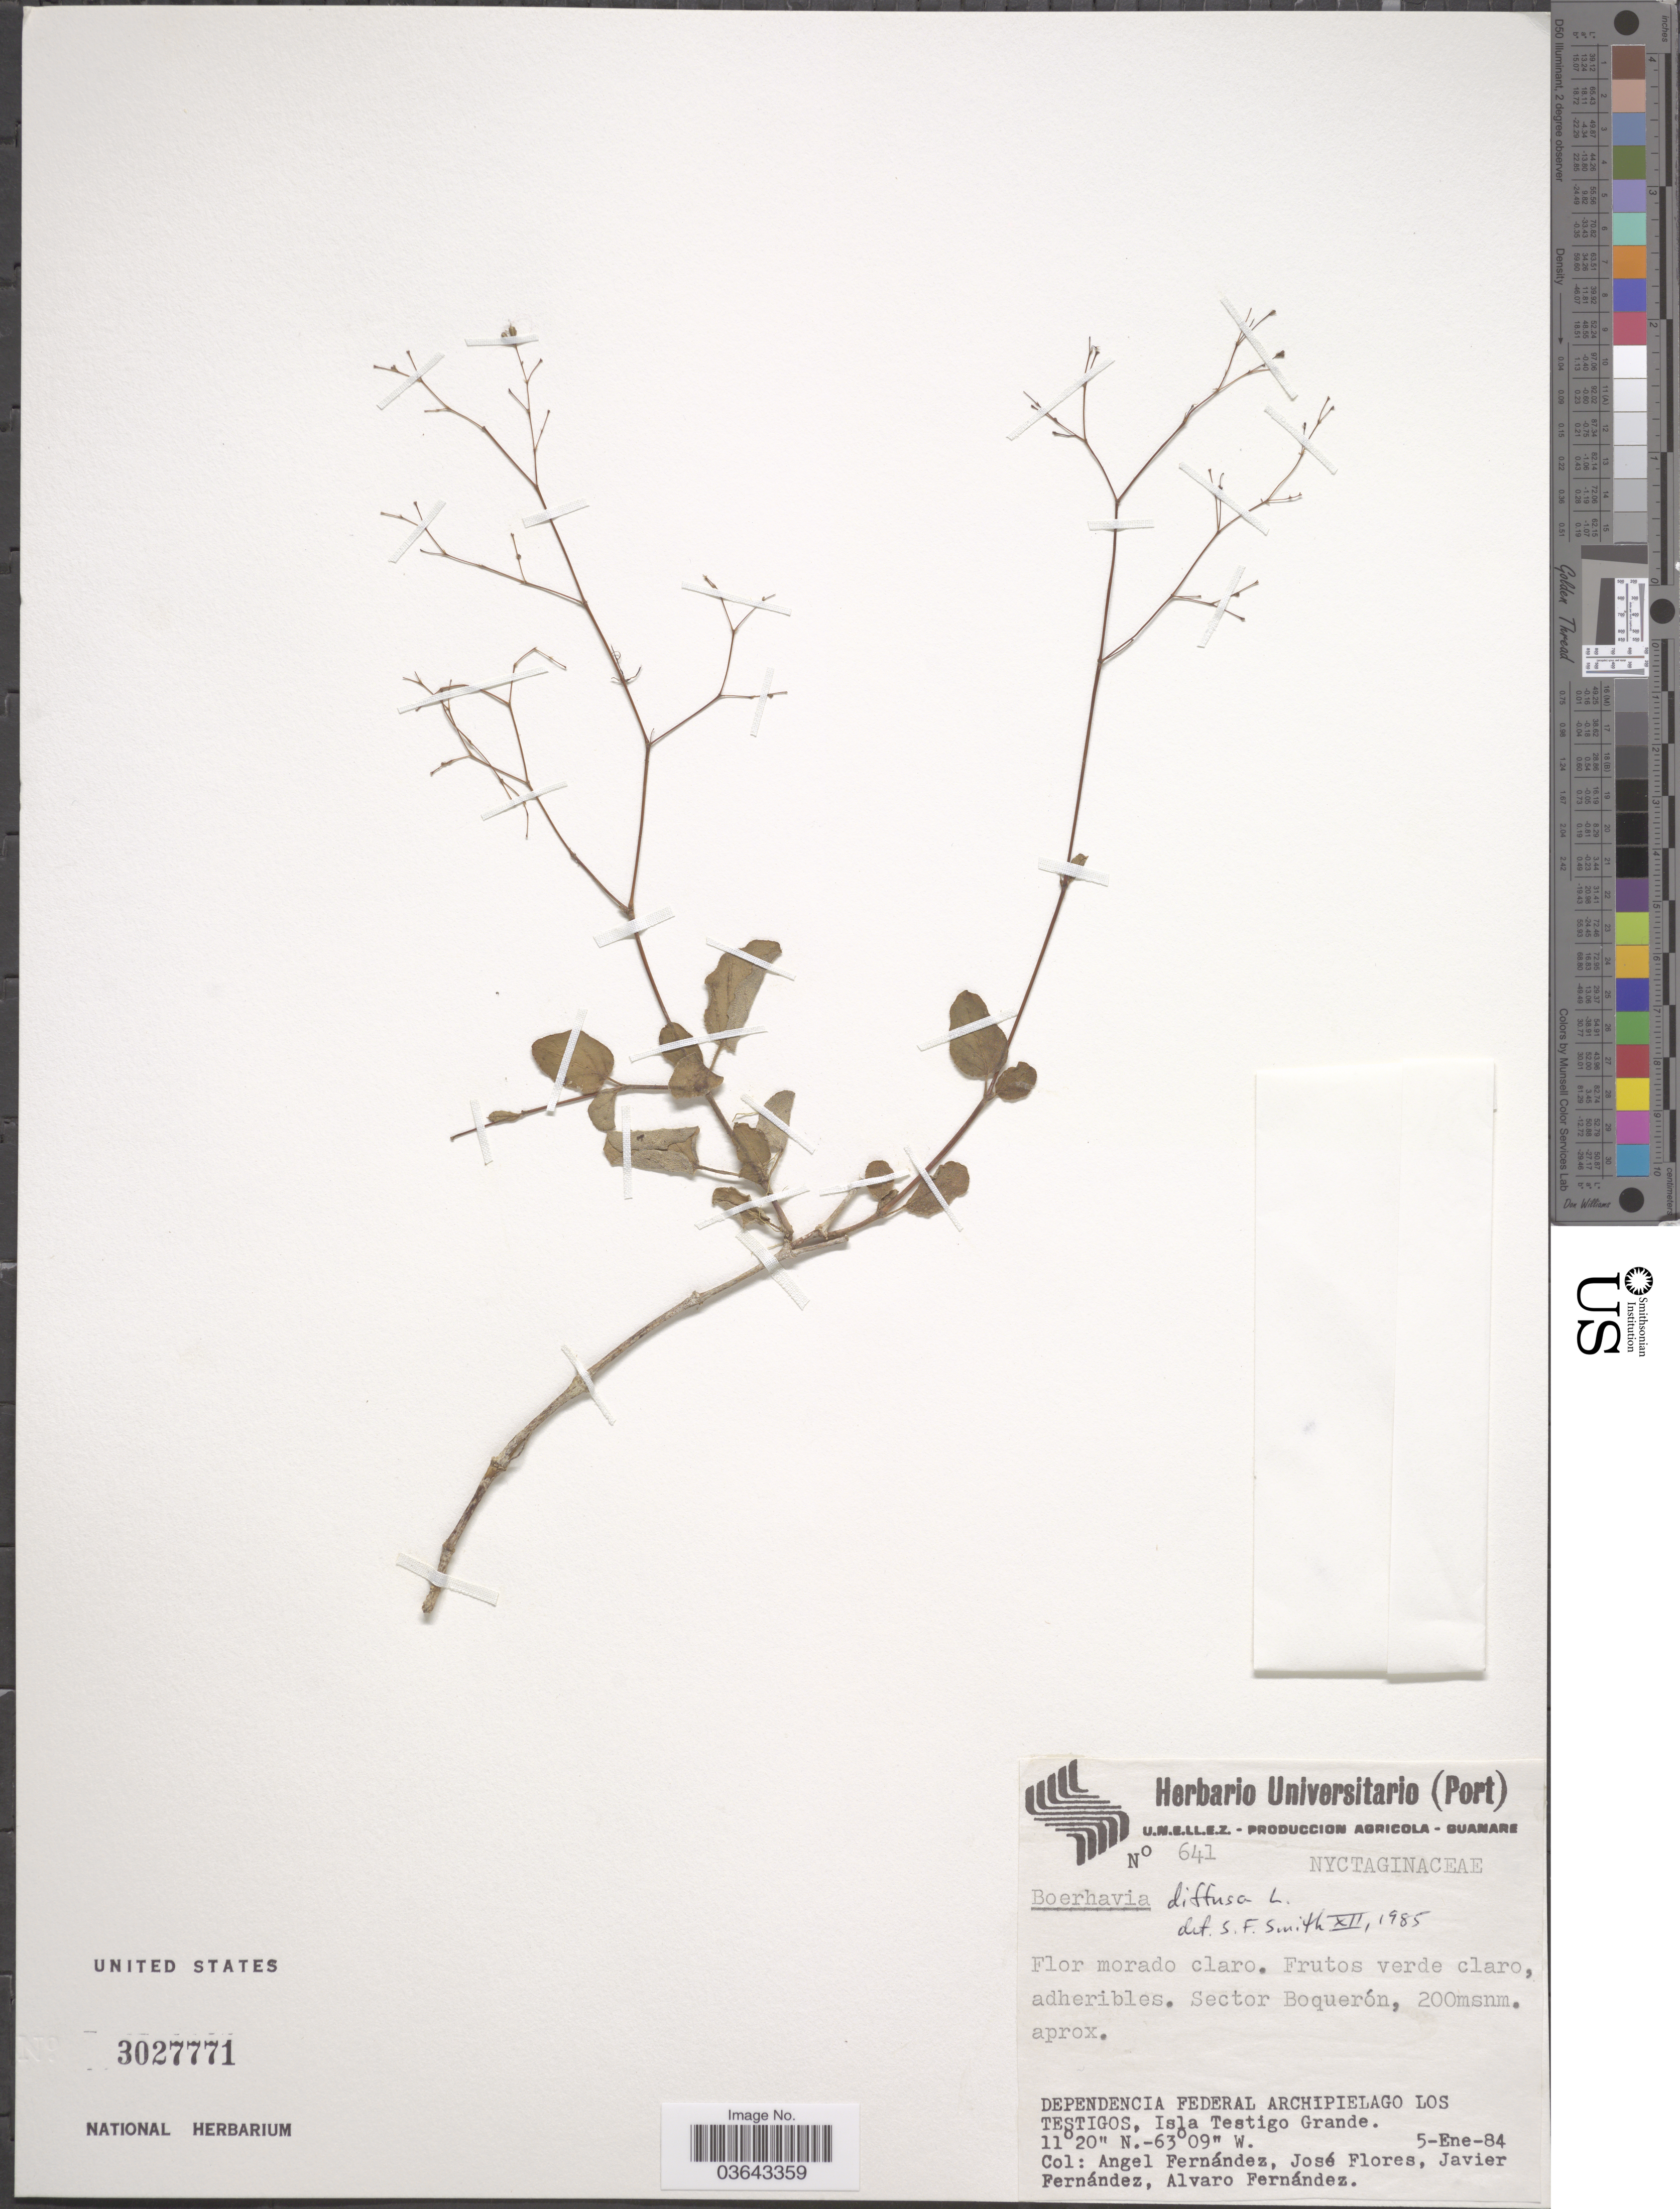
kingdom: Plantae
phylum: Tracheophyta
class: Magnoliopsida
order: Caryophyllales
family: Nyctaginaceae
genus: Boerhavia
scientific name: Boerhavia diffusa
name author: L.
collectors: Á. Fernández, J. Flores, J. Fernández & A. Fernandez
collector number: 641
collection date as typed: Transcribed d/m/y: 5/1/84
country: Venezuela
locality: Sector Boquerón. Dependencia Federal Archipelago Los Testigos. Isla Testigo Grande.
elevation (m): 200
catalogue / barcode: US 3027771